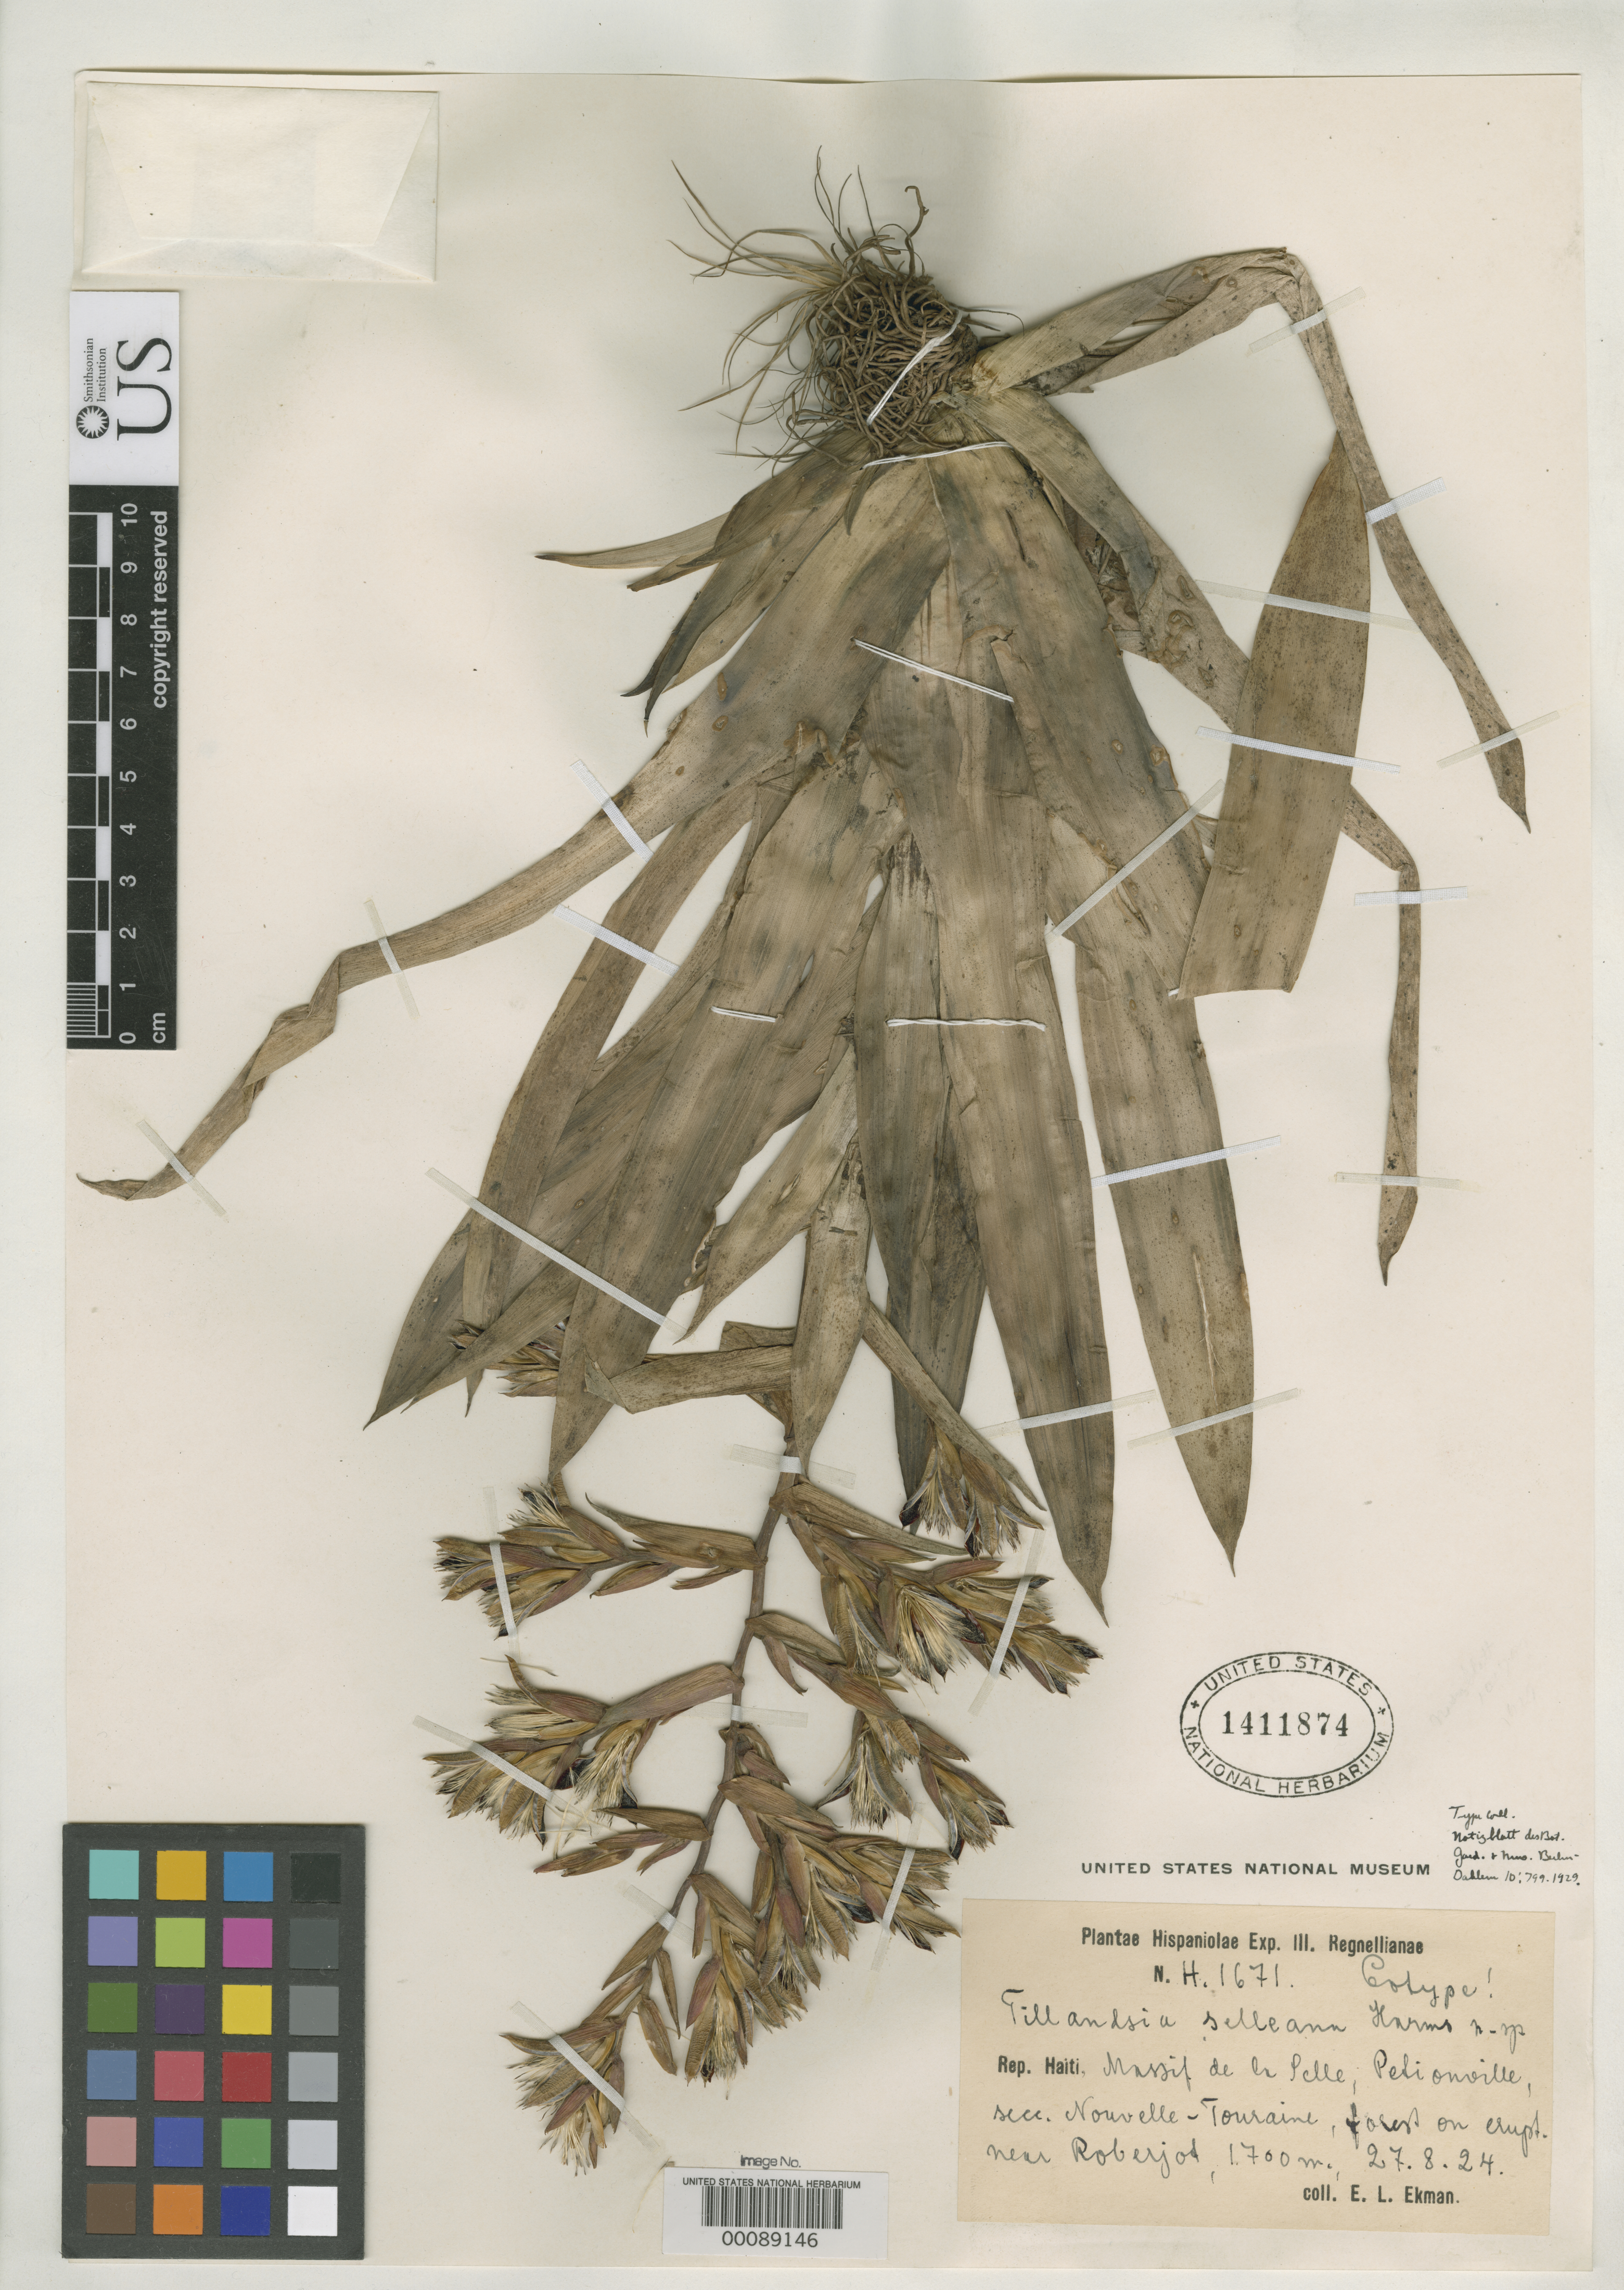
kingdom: Plantae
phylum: Tracheophyta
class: Liliopsida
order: Poales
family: Bromeliaceae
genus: Tillandsia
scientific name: Tillandsia selleana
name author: Harms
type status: Isotype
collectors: E. L. Ekman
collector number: H 1671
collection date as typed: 27 Aug 1924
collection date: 1924-08-27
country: Haiti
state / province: Ouest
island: Hispaniola Island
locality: Massif dela Selle, Nouvelle Touraine, Morne La Visite.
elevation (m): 1700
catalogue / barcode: US 1411874